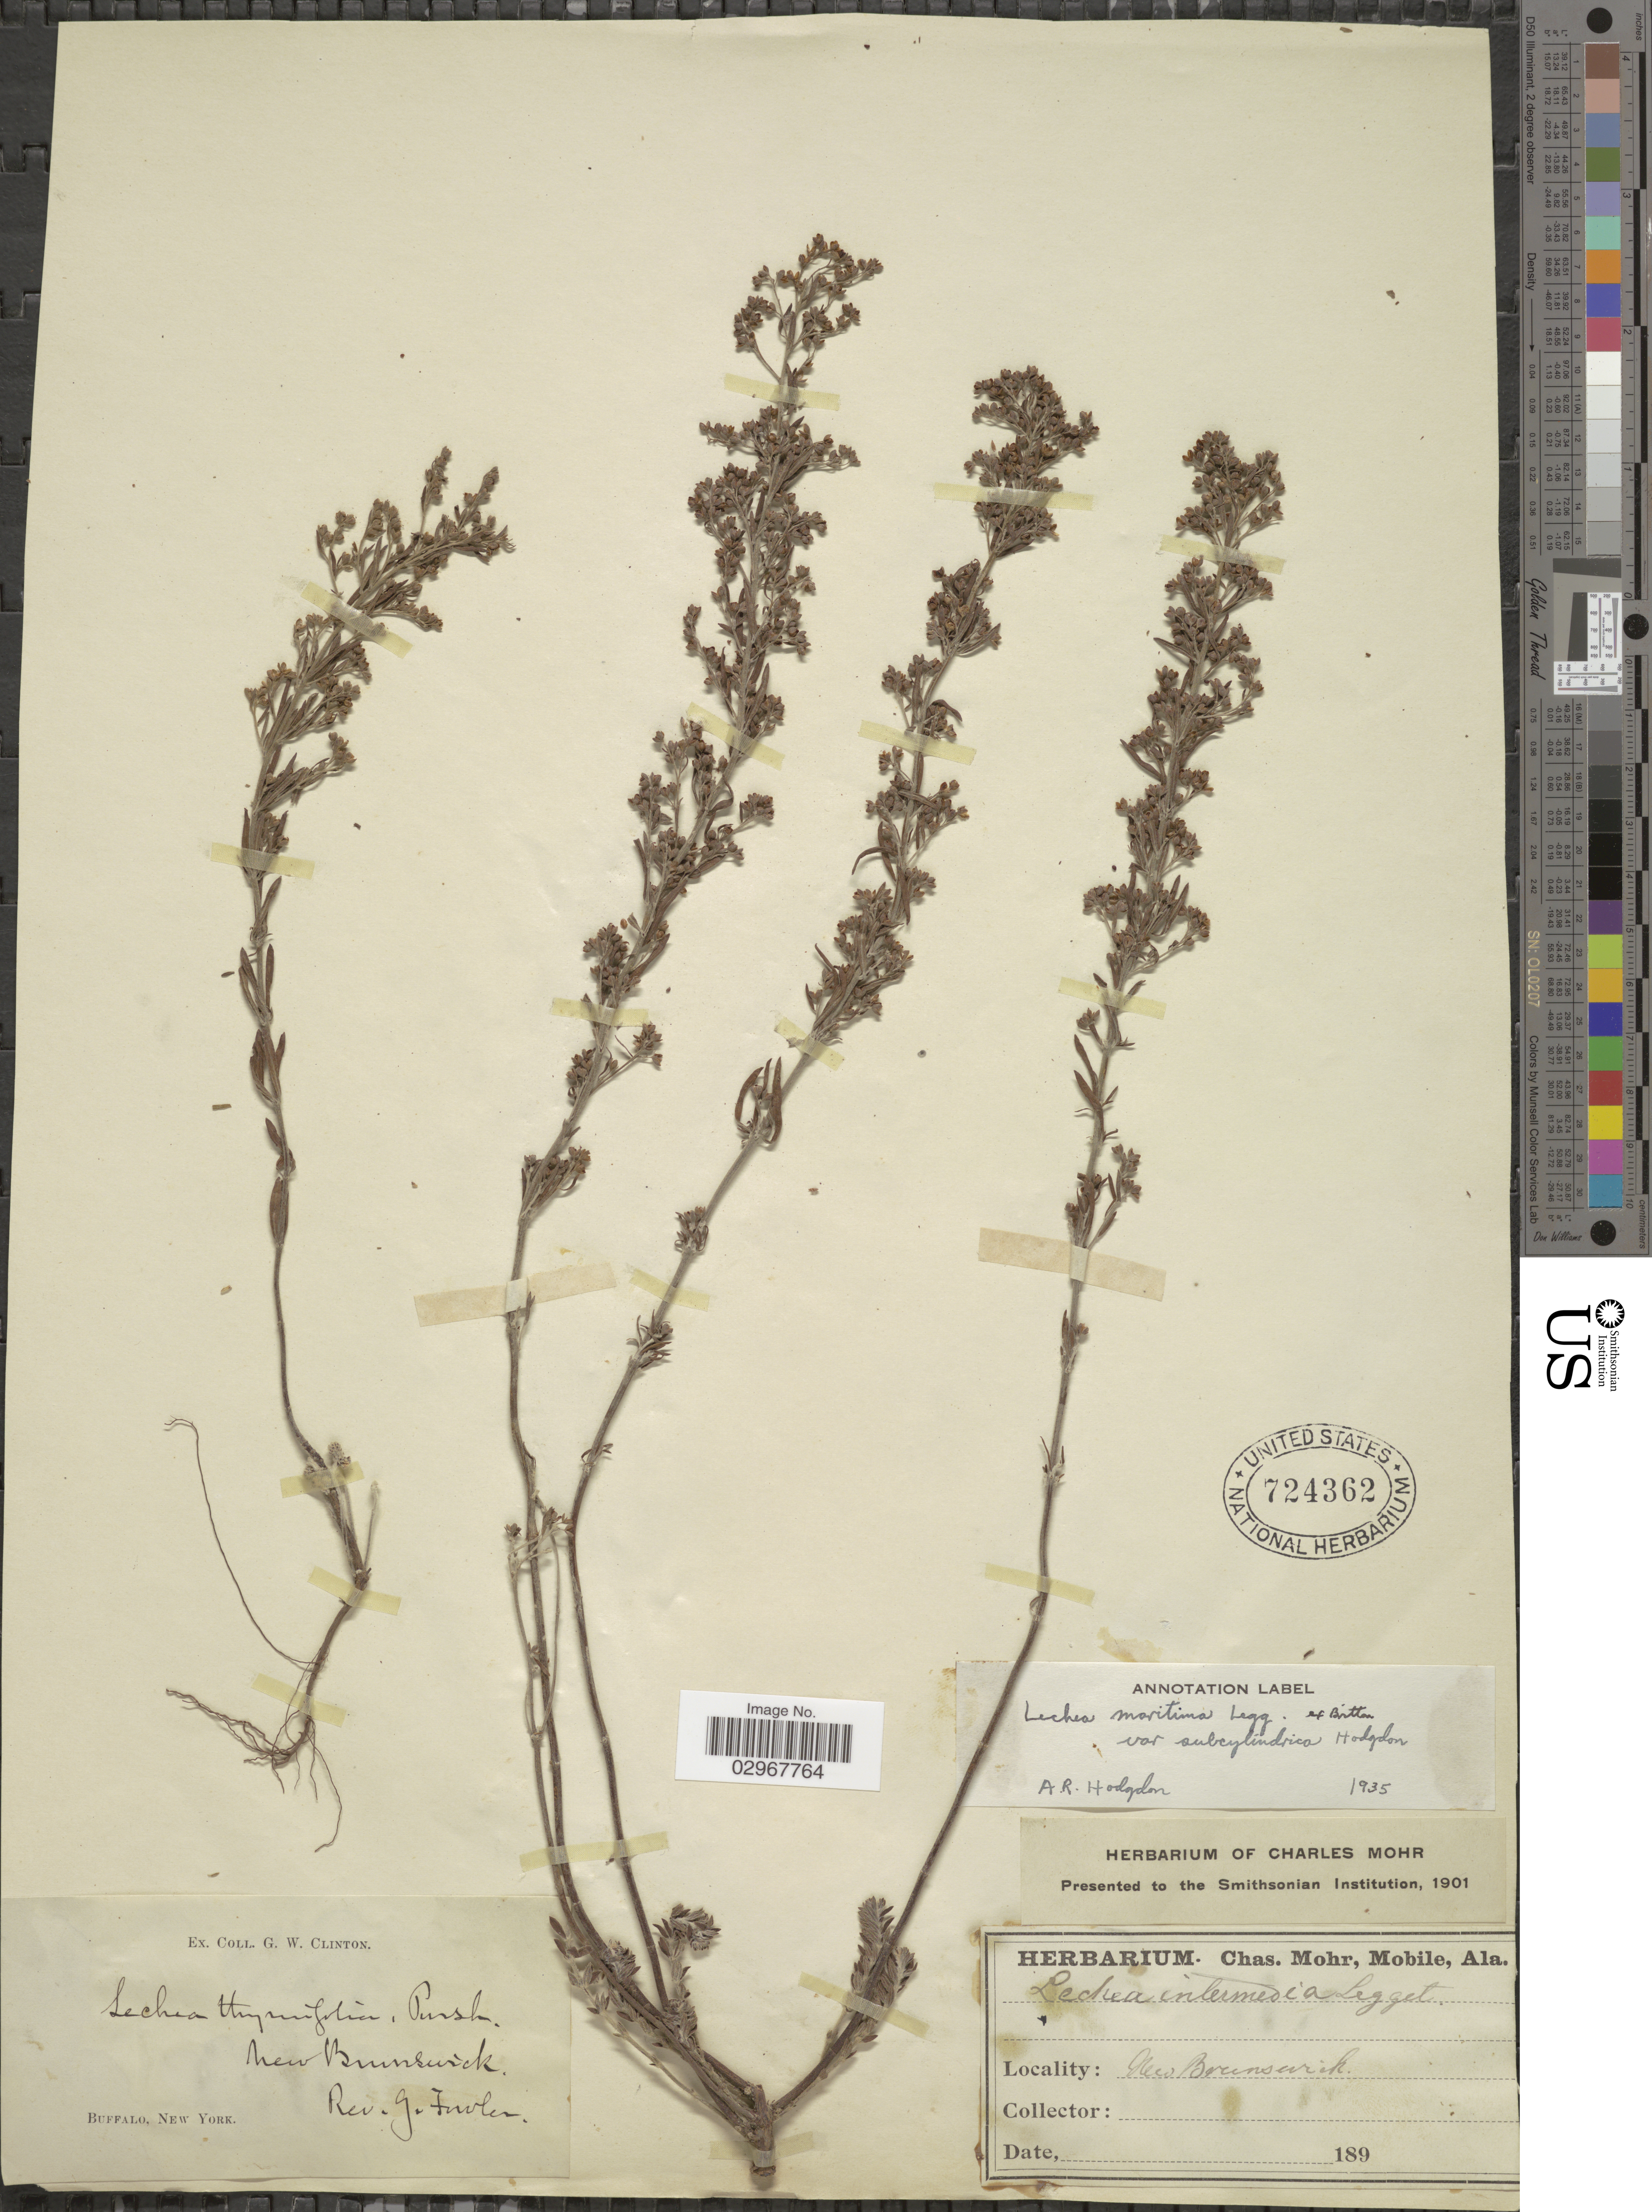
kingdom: Plantae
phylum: Tracheophyta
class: Magnoliopsida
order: Malvales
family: Cistaceae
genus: Lechea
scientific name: Lechea maritima var. subcylindrica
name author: Hodgdon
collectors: J. P. Fowler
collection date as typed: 189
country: Canada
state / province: New Brunswick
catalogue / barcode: US 724362